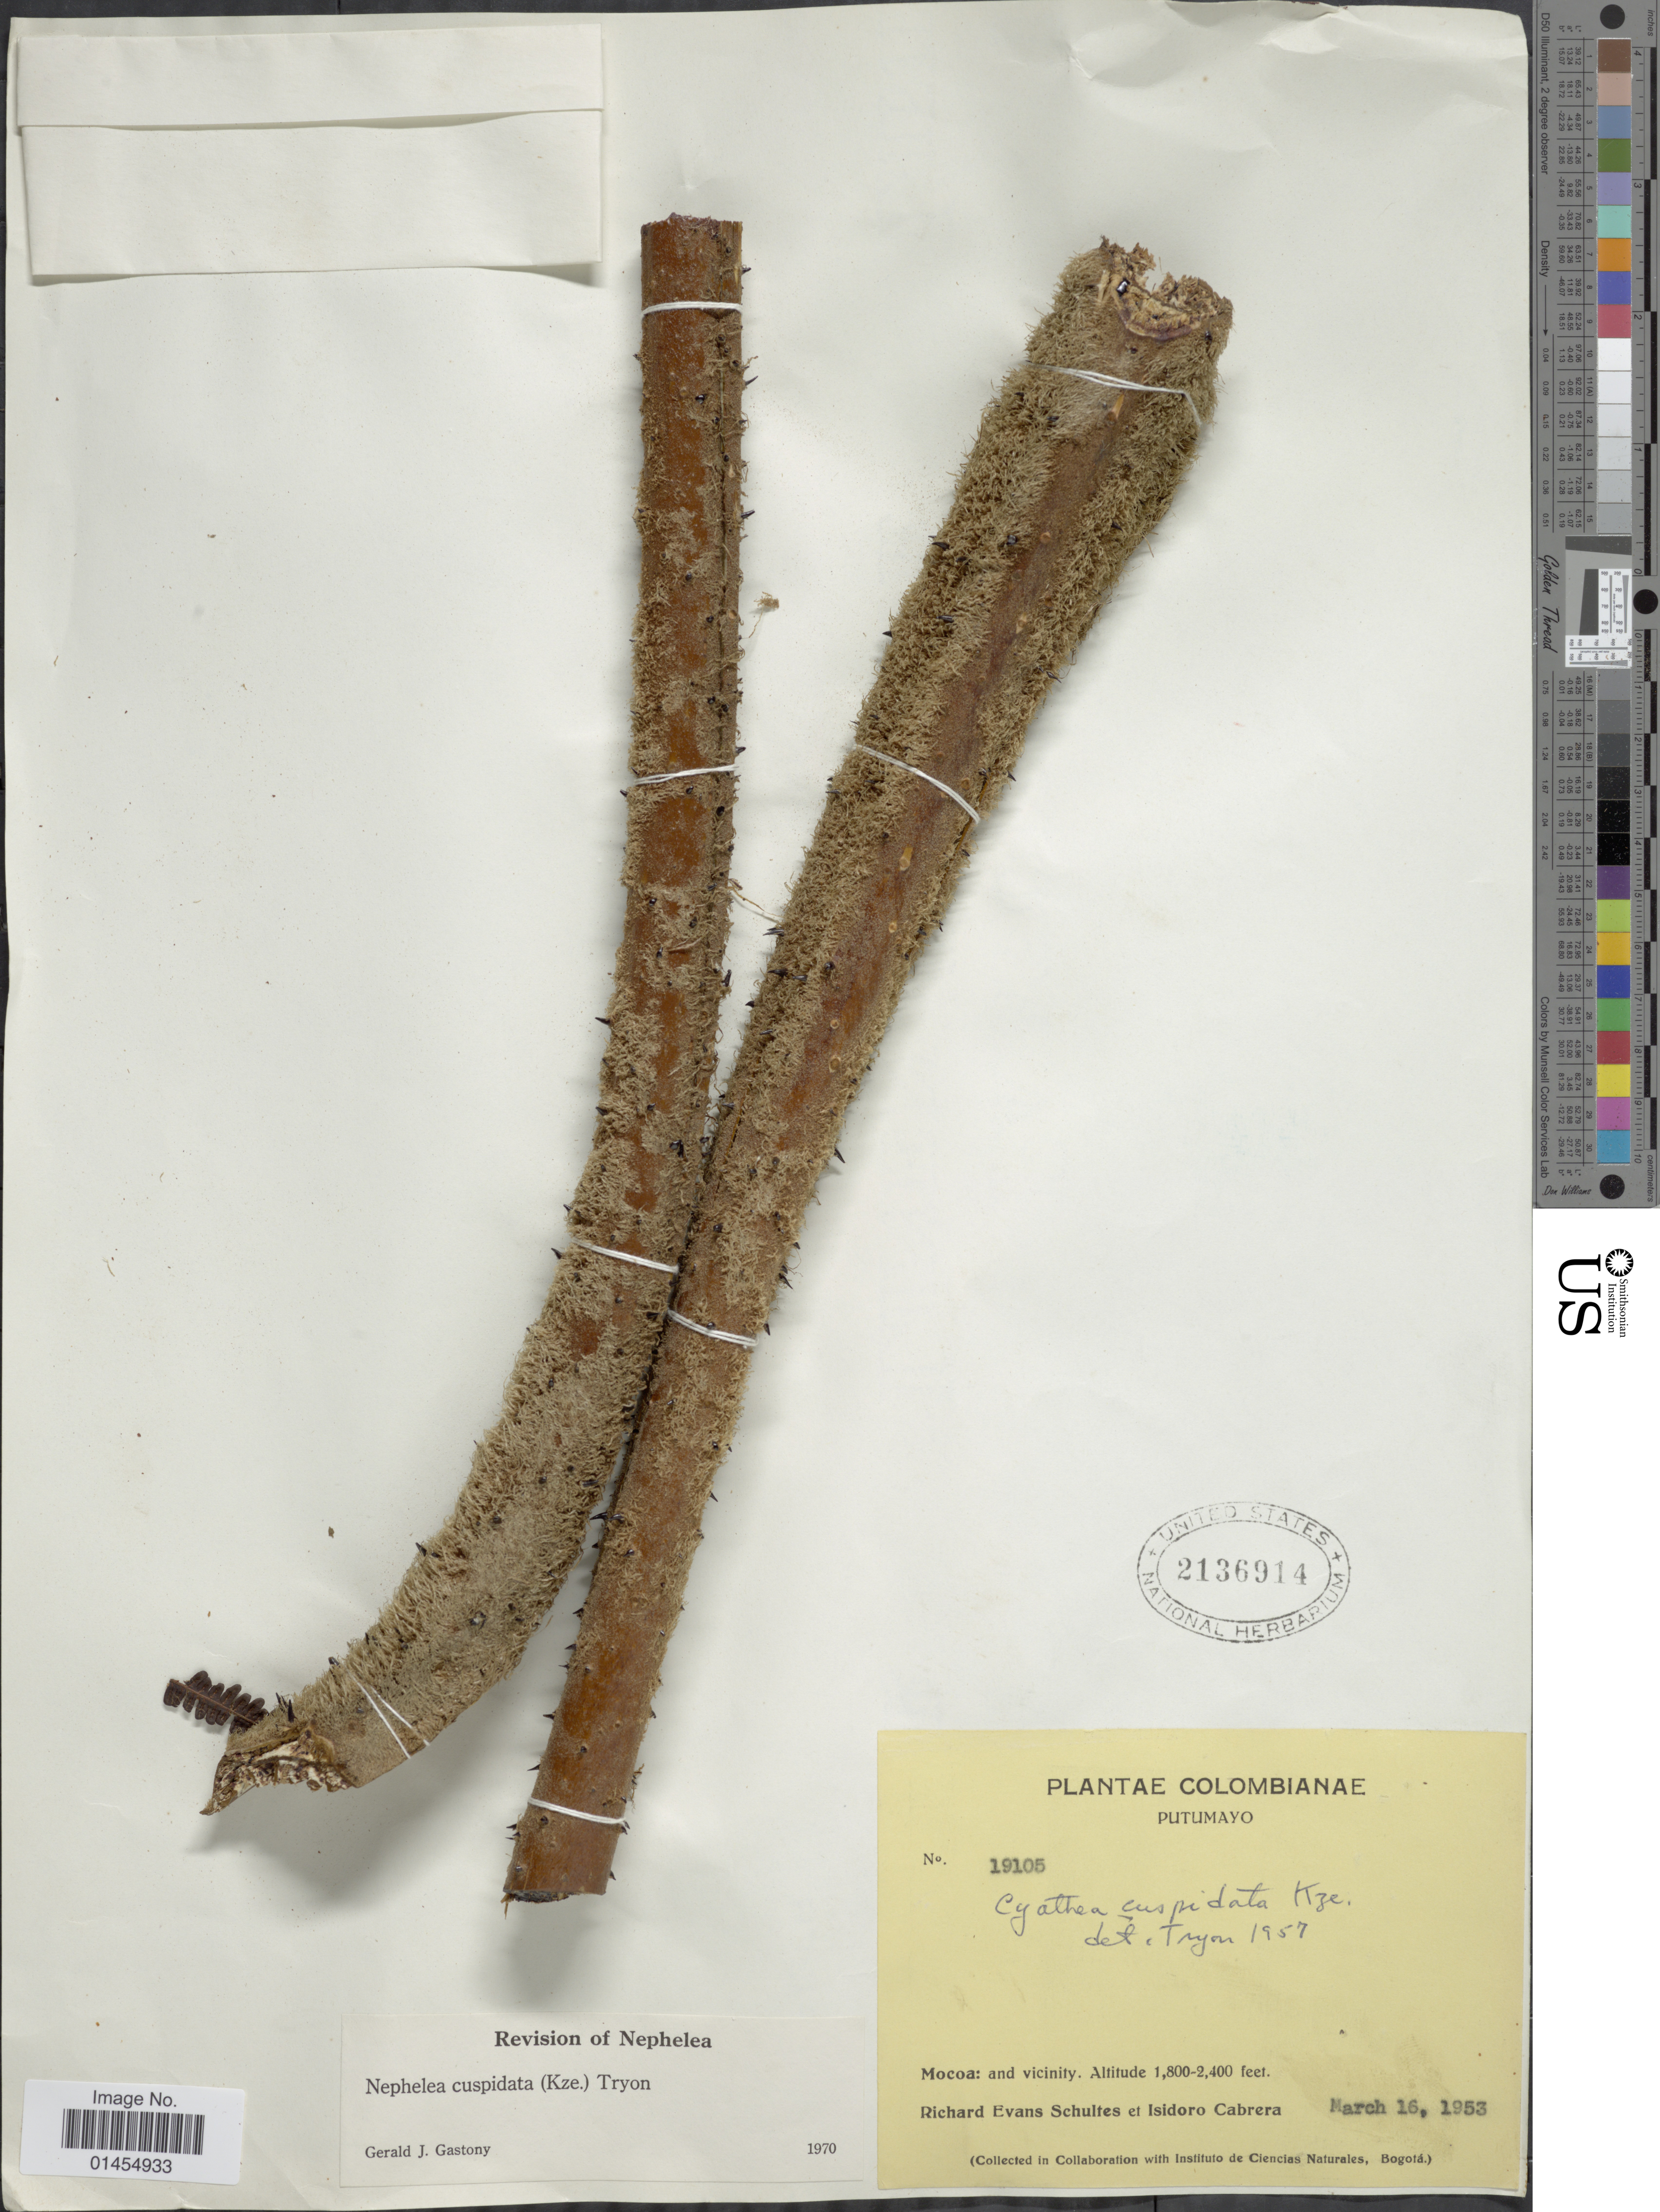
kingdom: Plantae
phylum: Tracheophyta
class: Polypodiopsida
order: Cyatheales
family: Cyatheaceae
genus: Alsophila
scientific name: Alsophila cuspidata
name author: (Kunze) D.S. Conant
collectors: R. E. Schultes & I. Cabrera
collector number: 19105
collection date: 1953-03-16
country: Colombia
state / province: Putumayo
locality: Mocoa: and vicinity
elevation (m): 549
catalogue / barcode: US 2136914